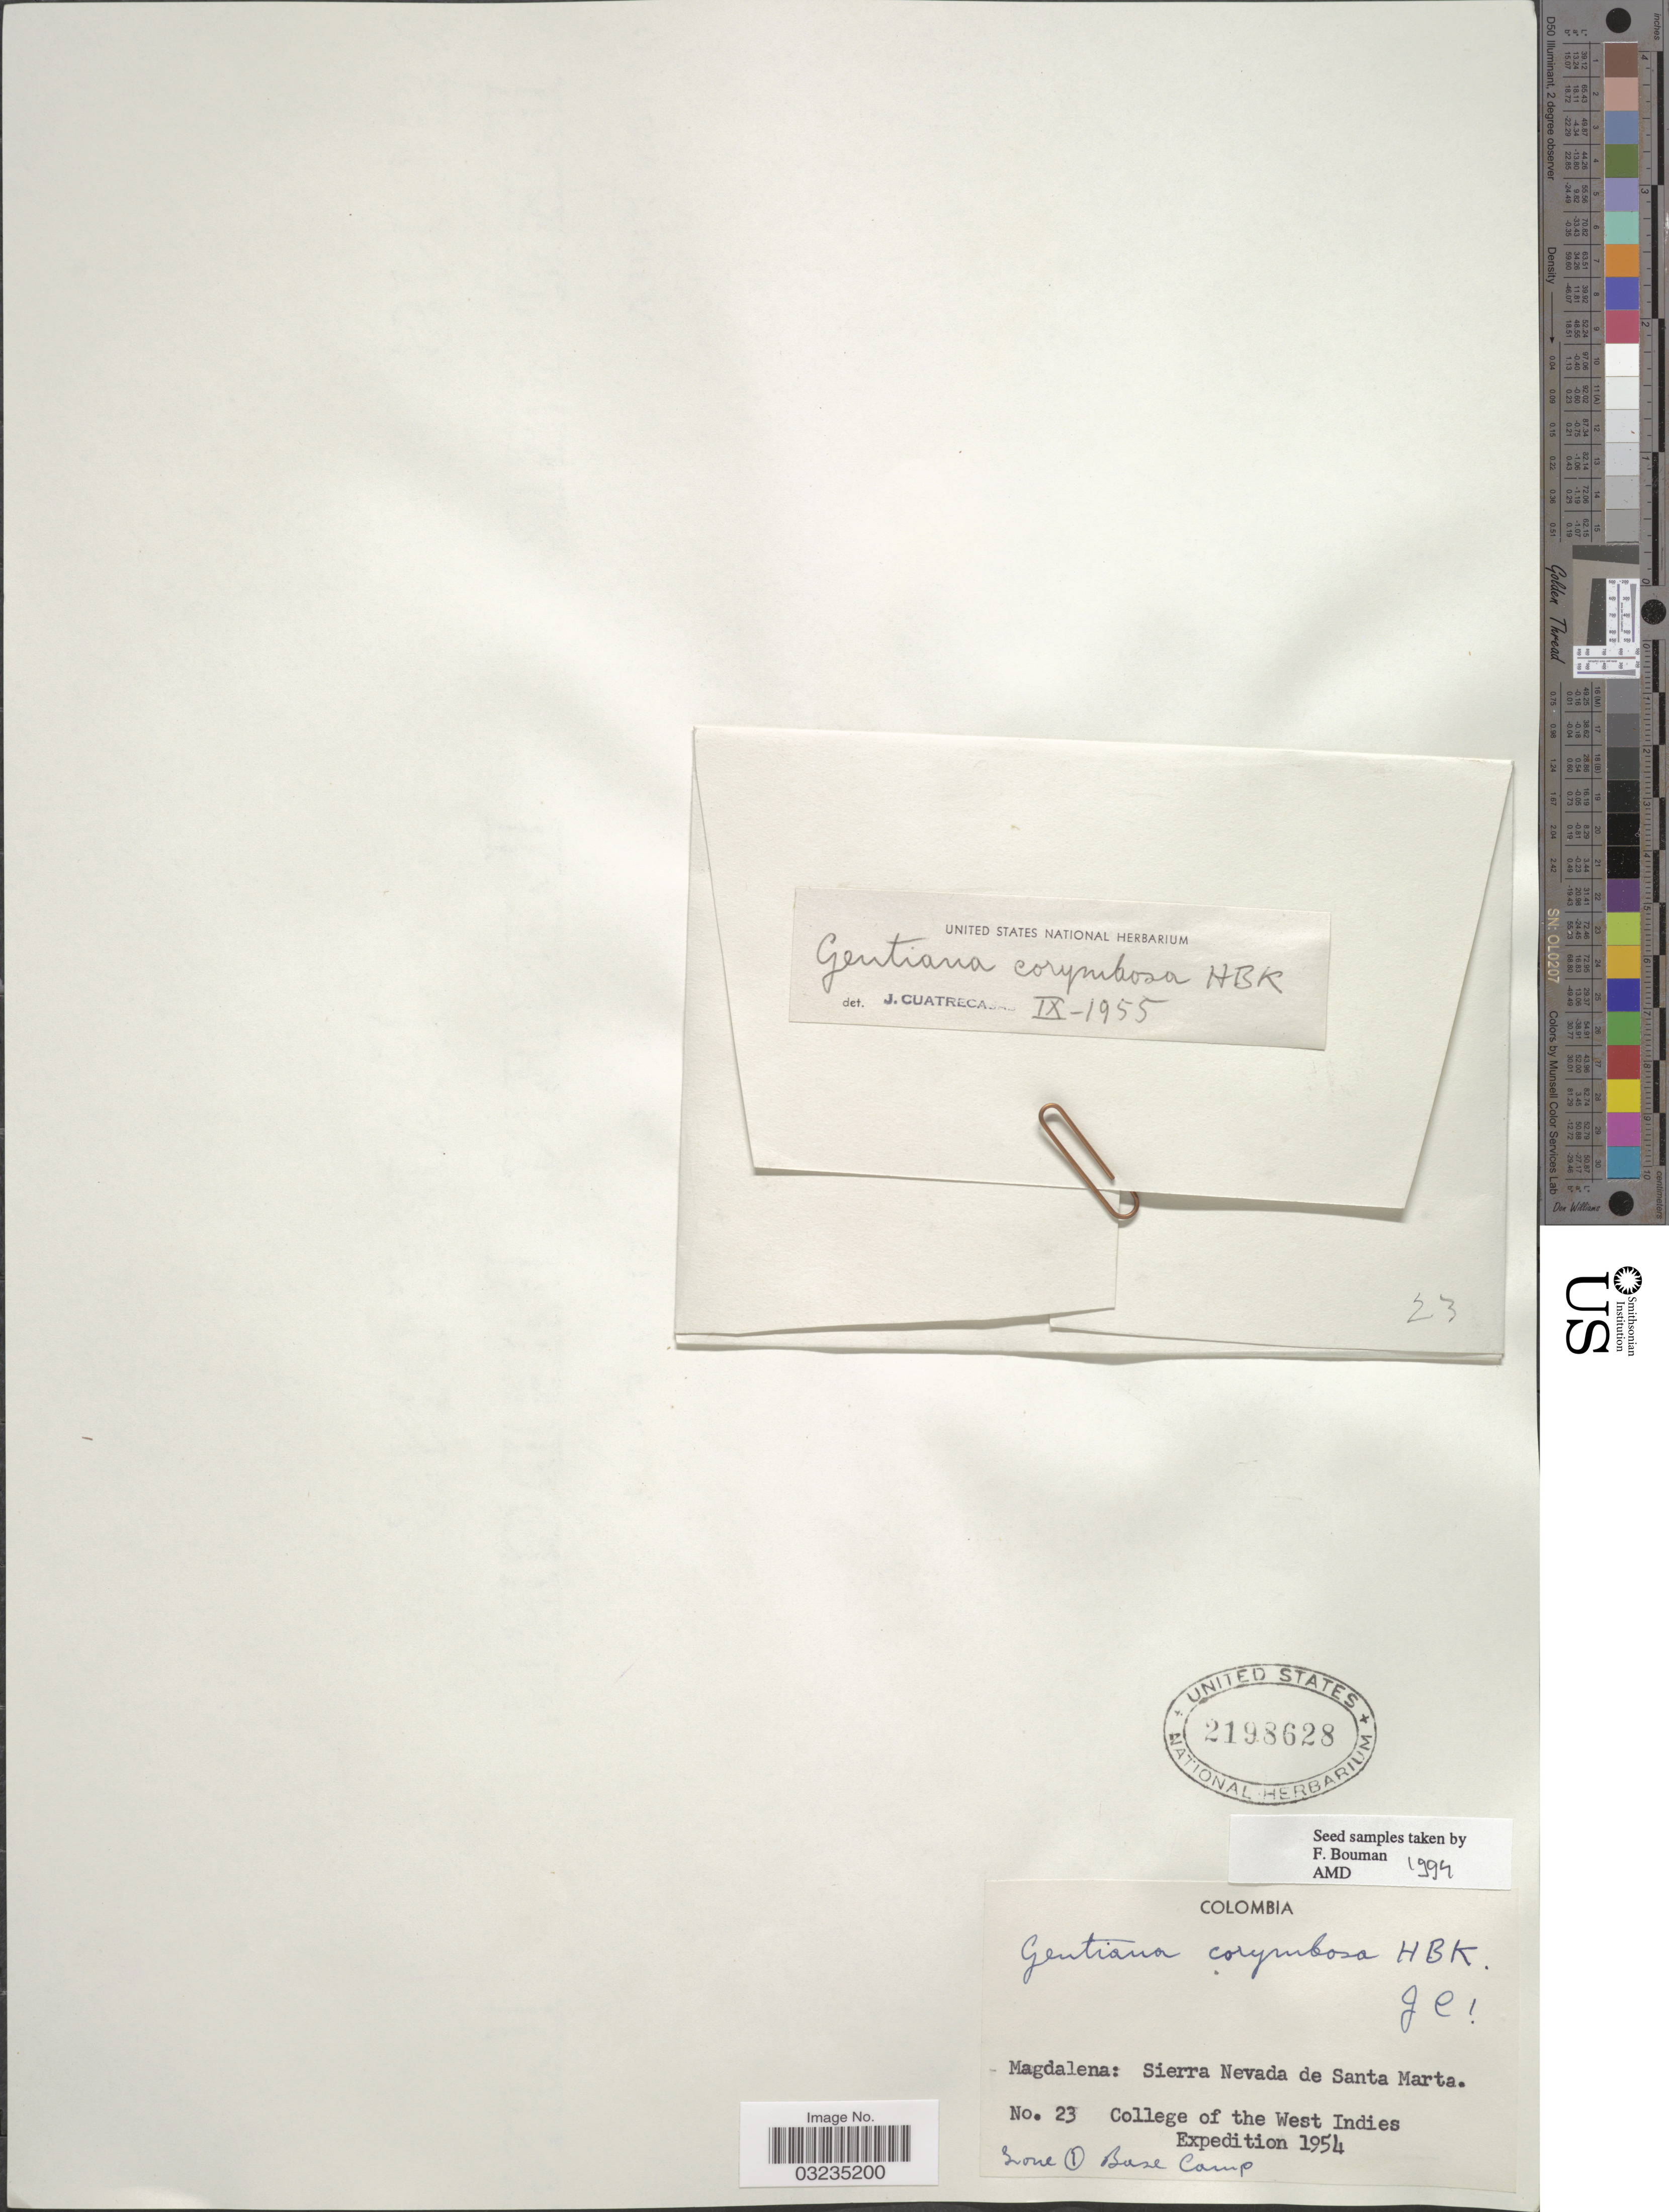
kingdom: Plantae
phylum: Tracheophyta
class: Magnoliopsida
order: Gentianales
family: Gentianaceae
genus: Gentiana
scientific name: Gentiana corymbosa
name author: Humb. et al.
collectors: College of the West Indies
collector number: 23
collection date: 1954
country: Colombia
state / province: Magdalena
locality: Sierra Nevada de Santa Marta. Zone 1 Base Camp.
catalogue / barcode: US 2198628